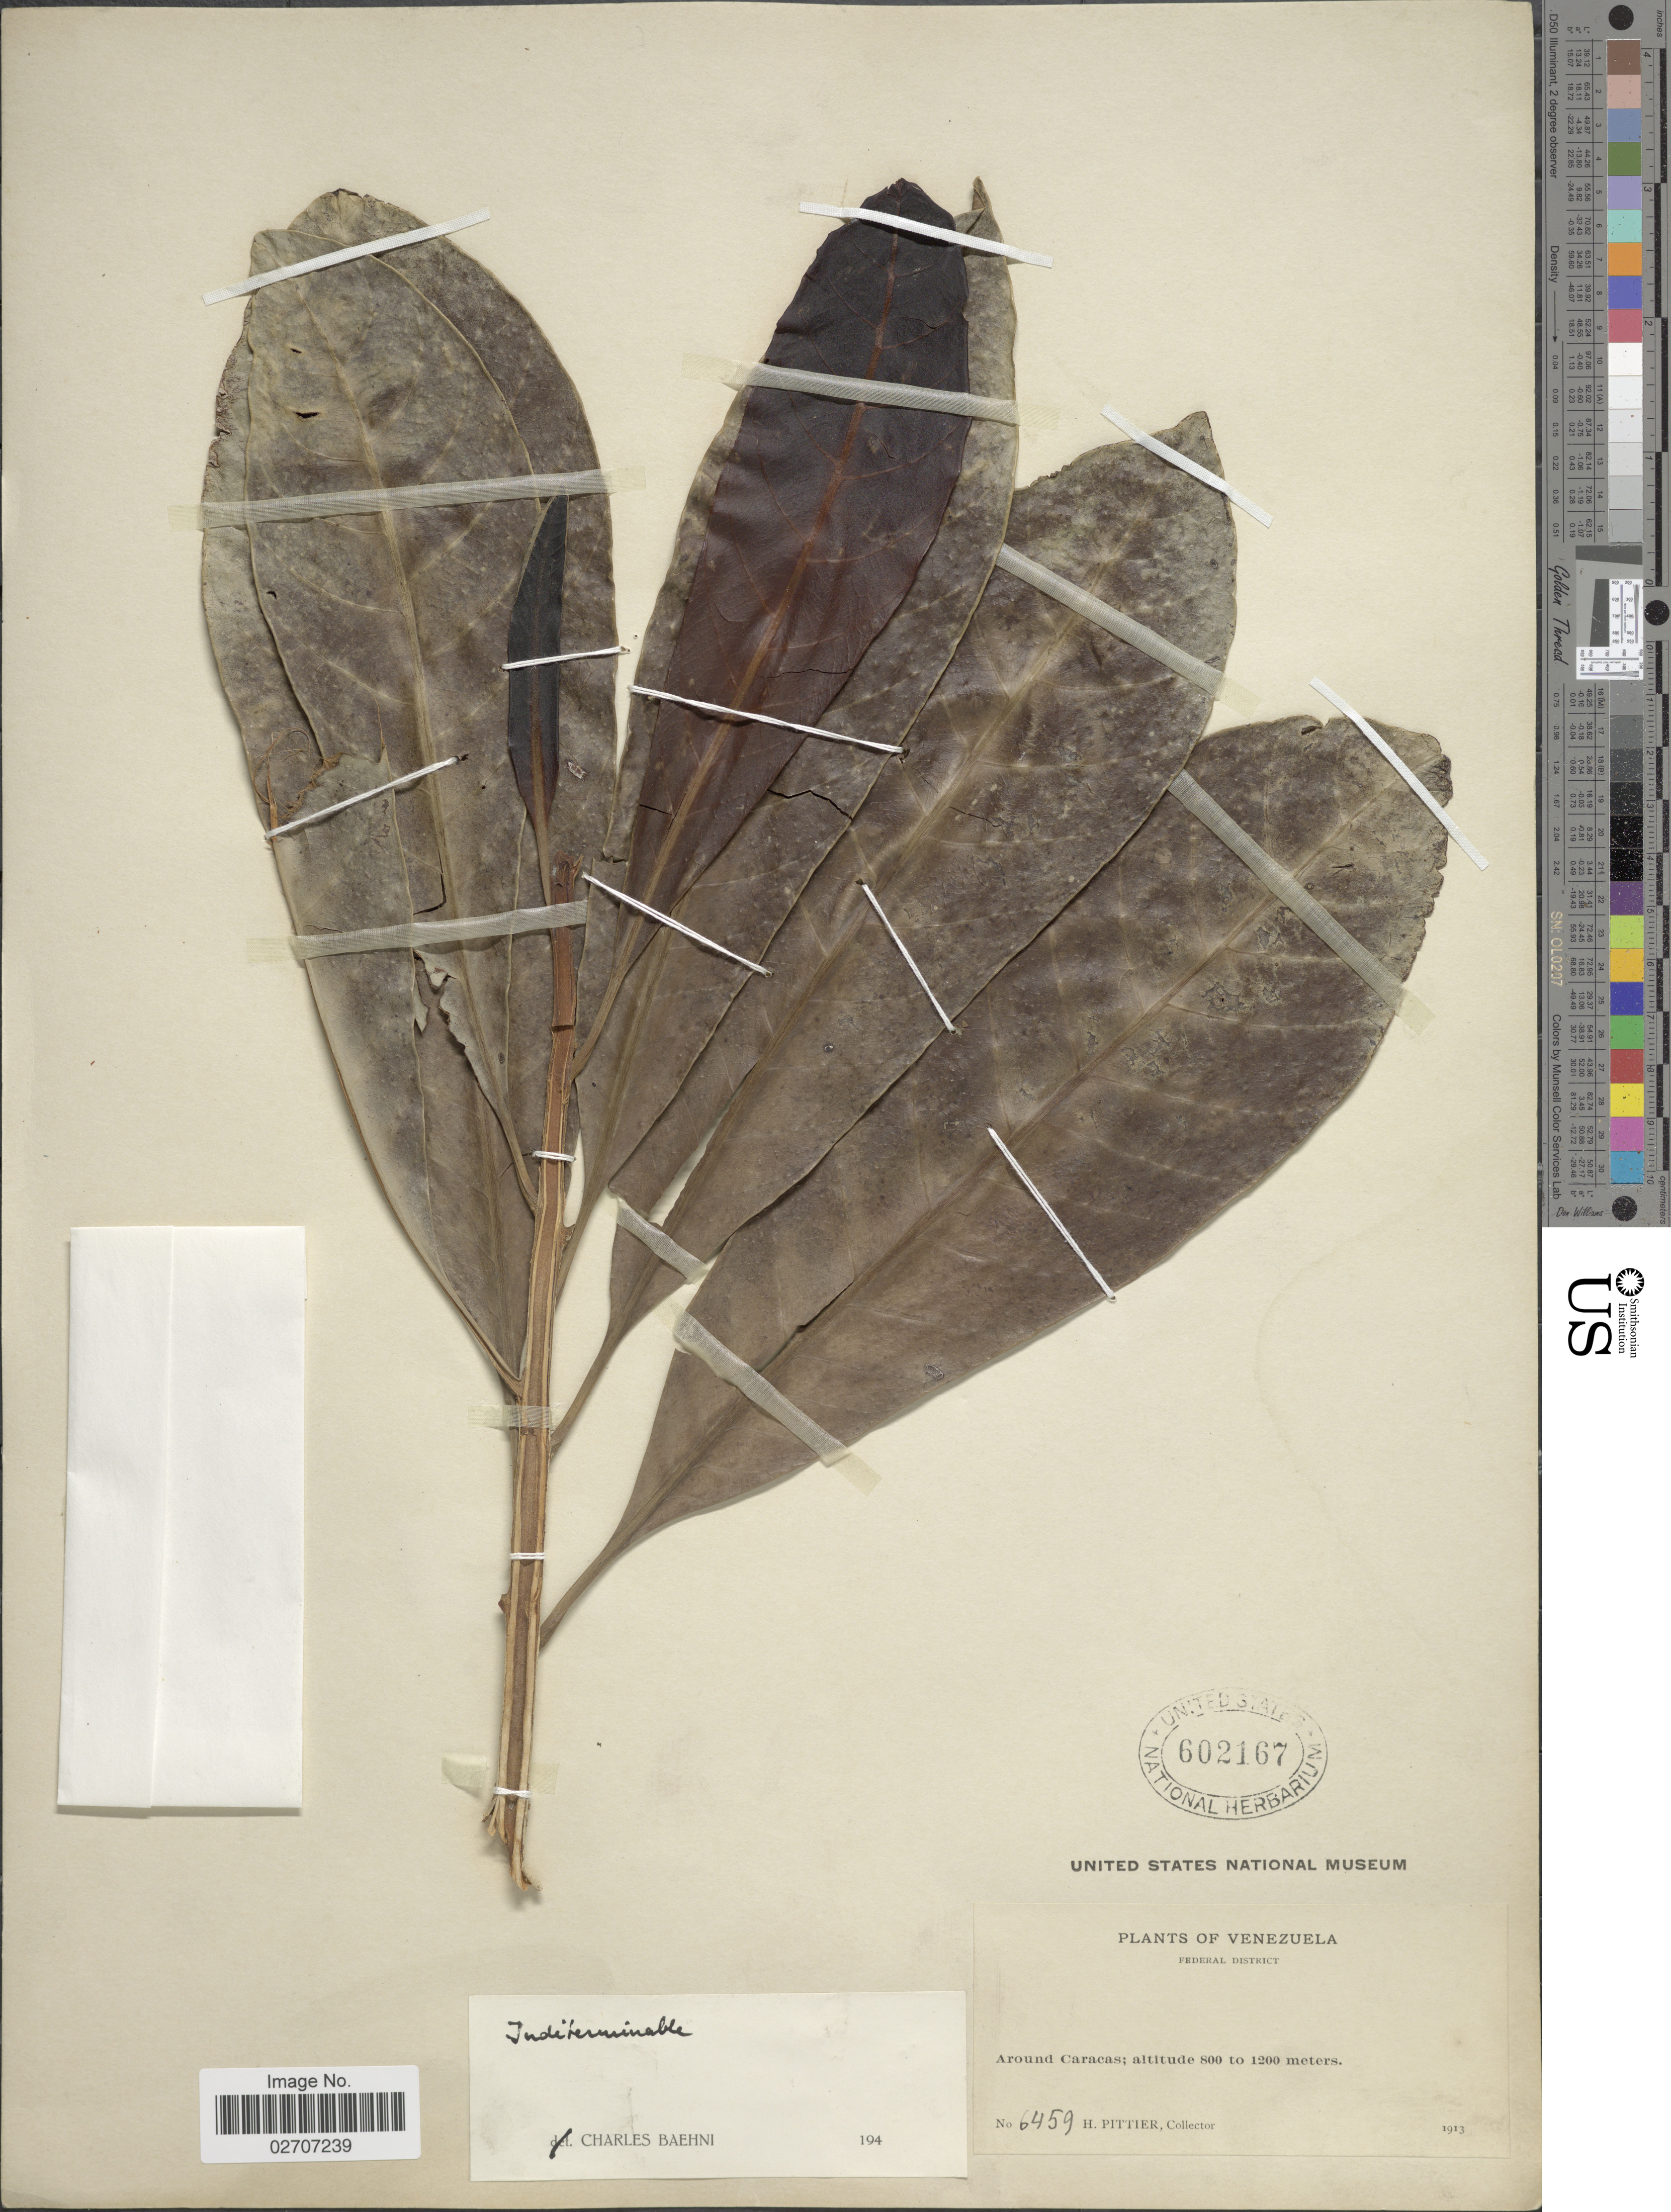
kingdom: Plantae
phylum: Tracheophyta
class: Magnoliopsida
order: Ericales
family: Sapotaceae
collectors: H. F. Pittier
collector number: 6459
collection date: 1913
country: Venezuela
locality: Federal District, Around Caracas.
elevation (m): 800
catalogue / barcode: US 602167